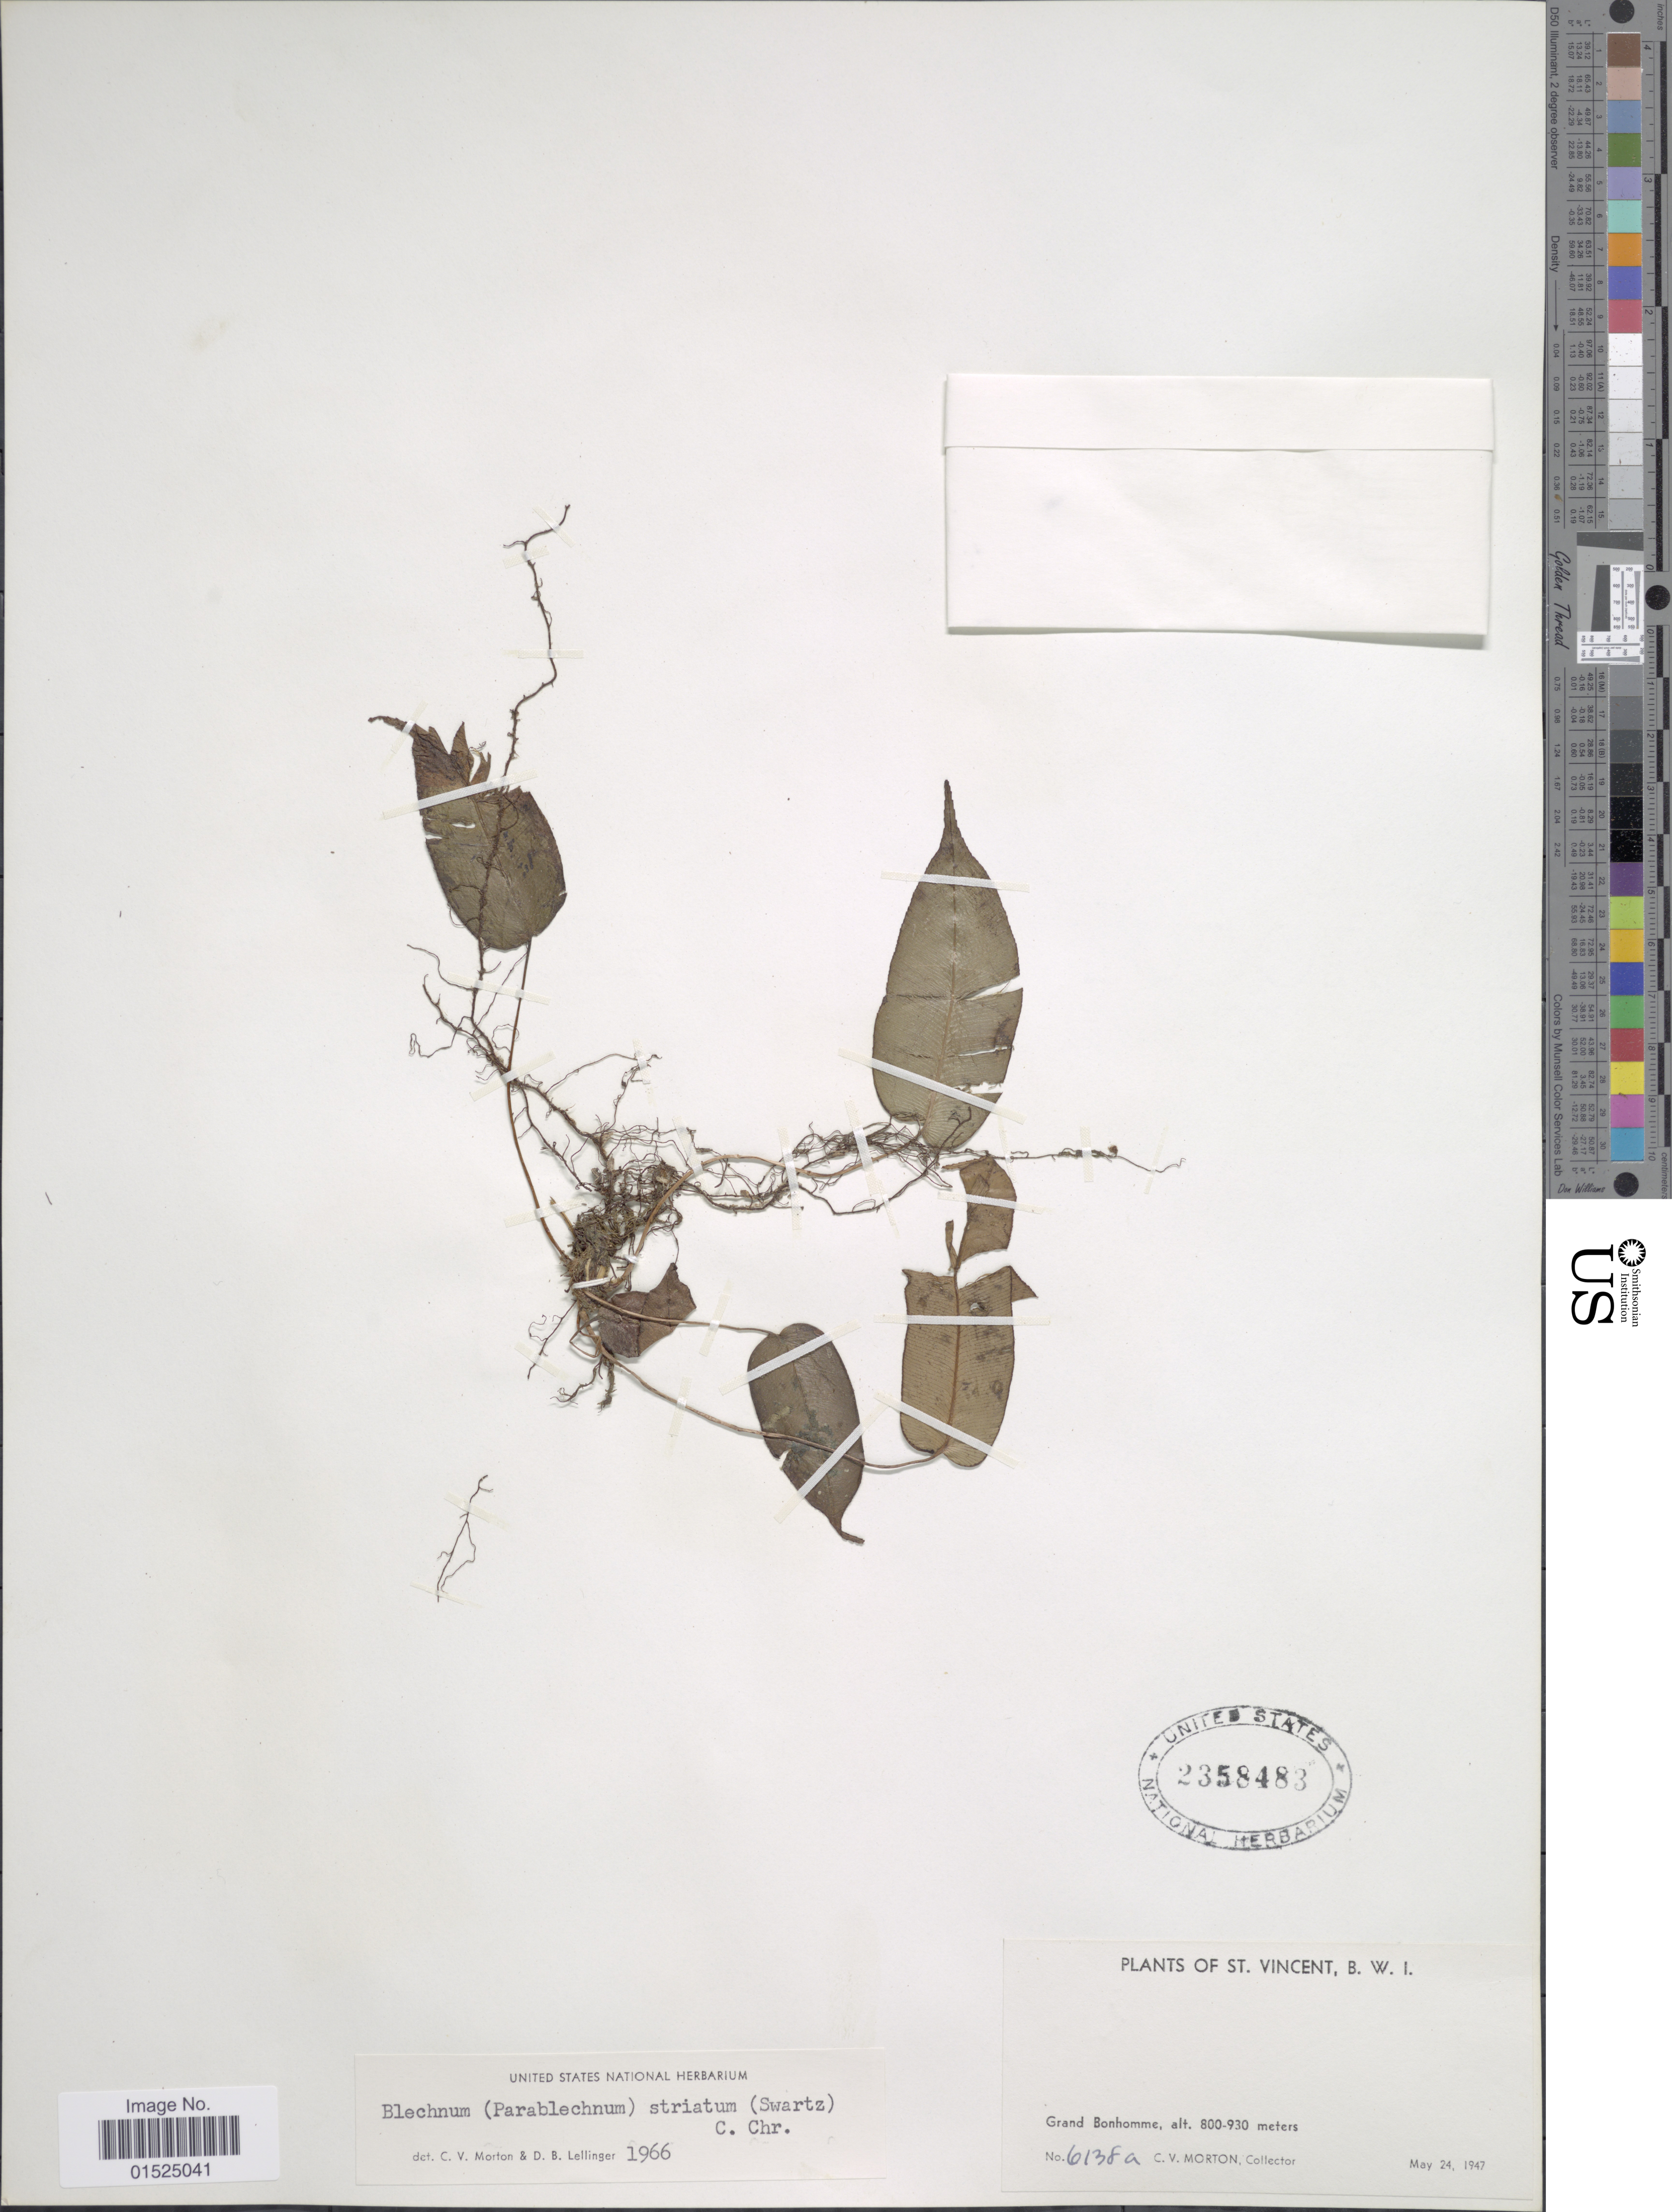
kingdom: Plantae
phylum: Tracheophyta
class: Polypodiopsida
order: Polypodiales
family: Blechnaceae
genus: Blechnum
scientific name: Blechnum ryanii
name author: Hieron.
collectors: C. V. Morton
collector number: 6138a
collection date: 1947-05-24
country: St. Vincent - Grenadines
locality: Grand Bonhomme. St. Vincent B. W. I.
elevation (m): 800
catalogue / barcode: US 2358483